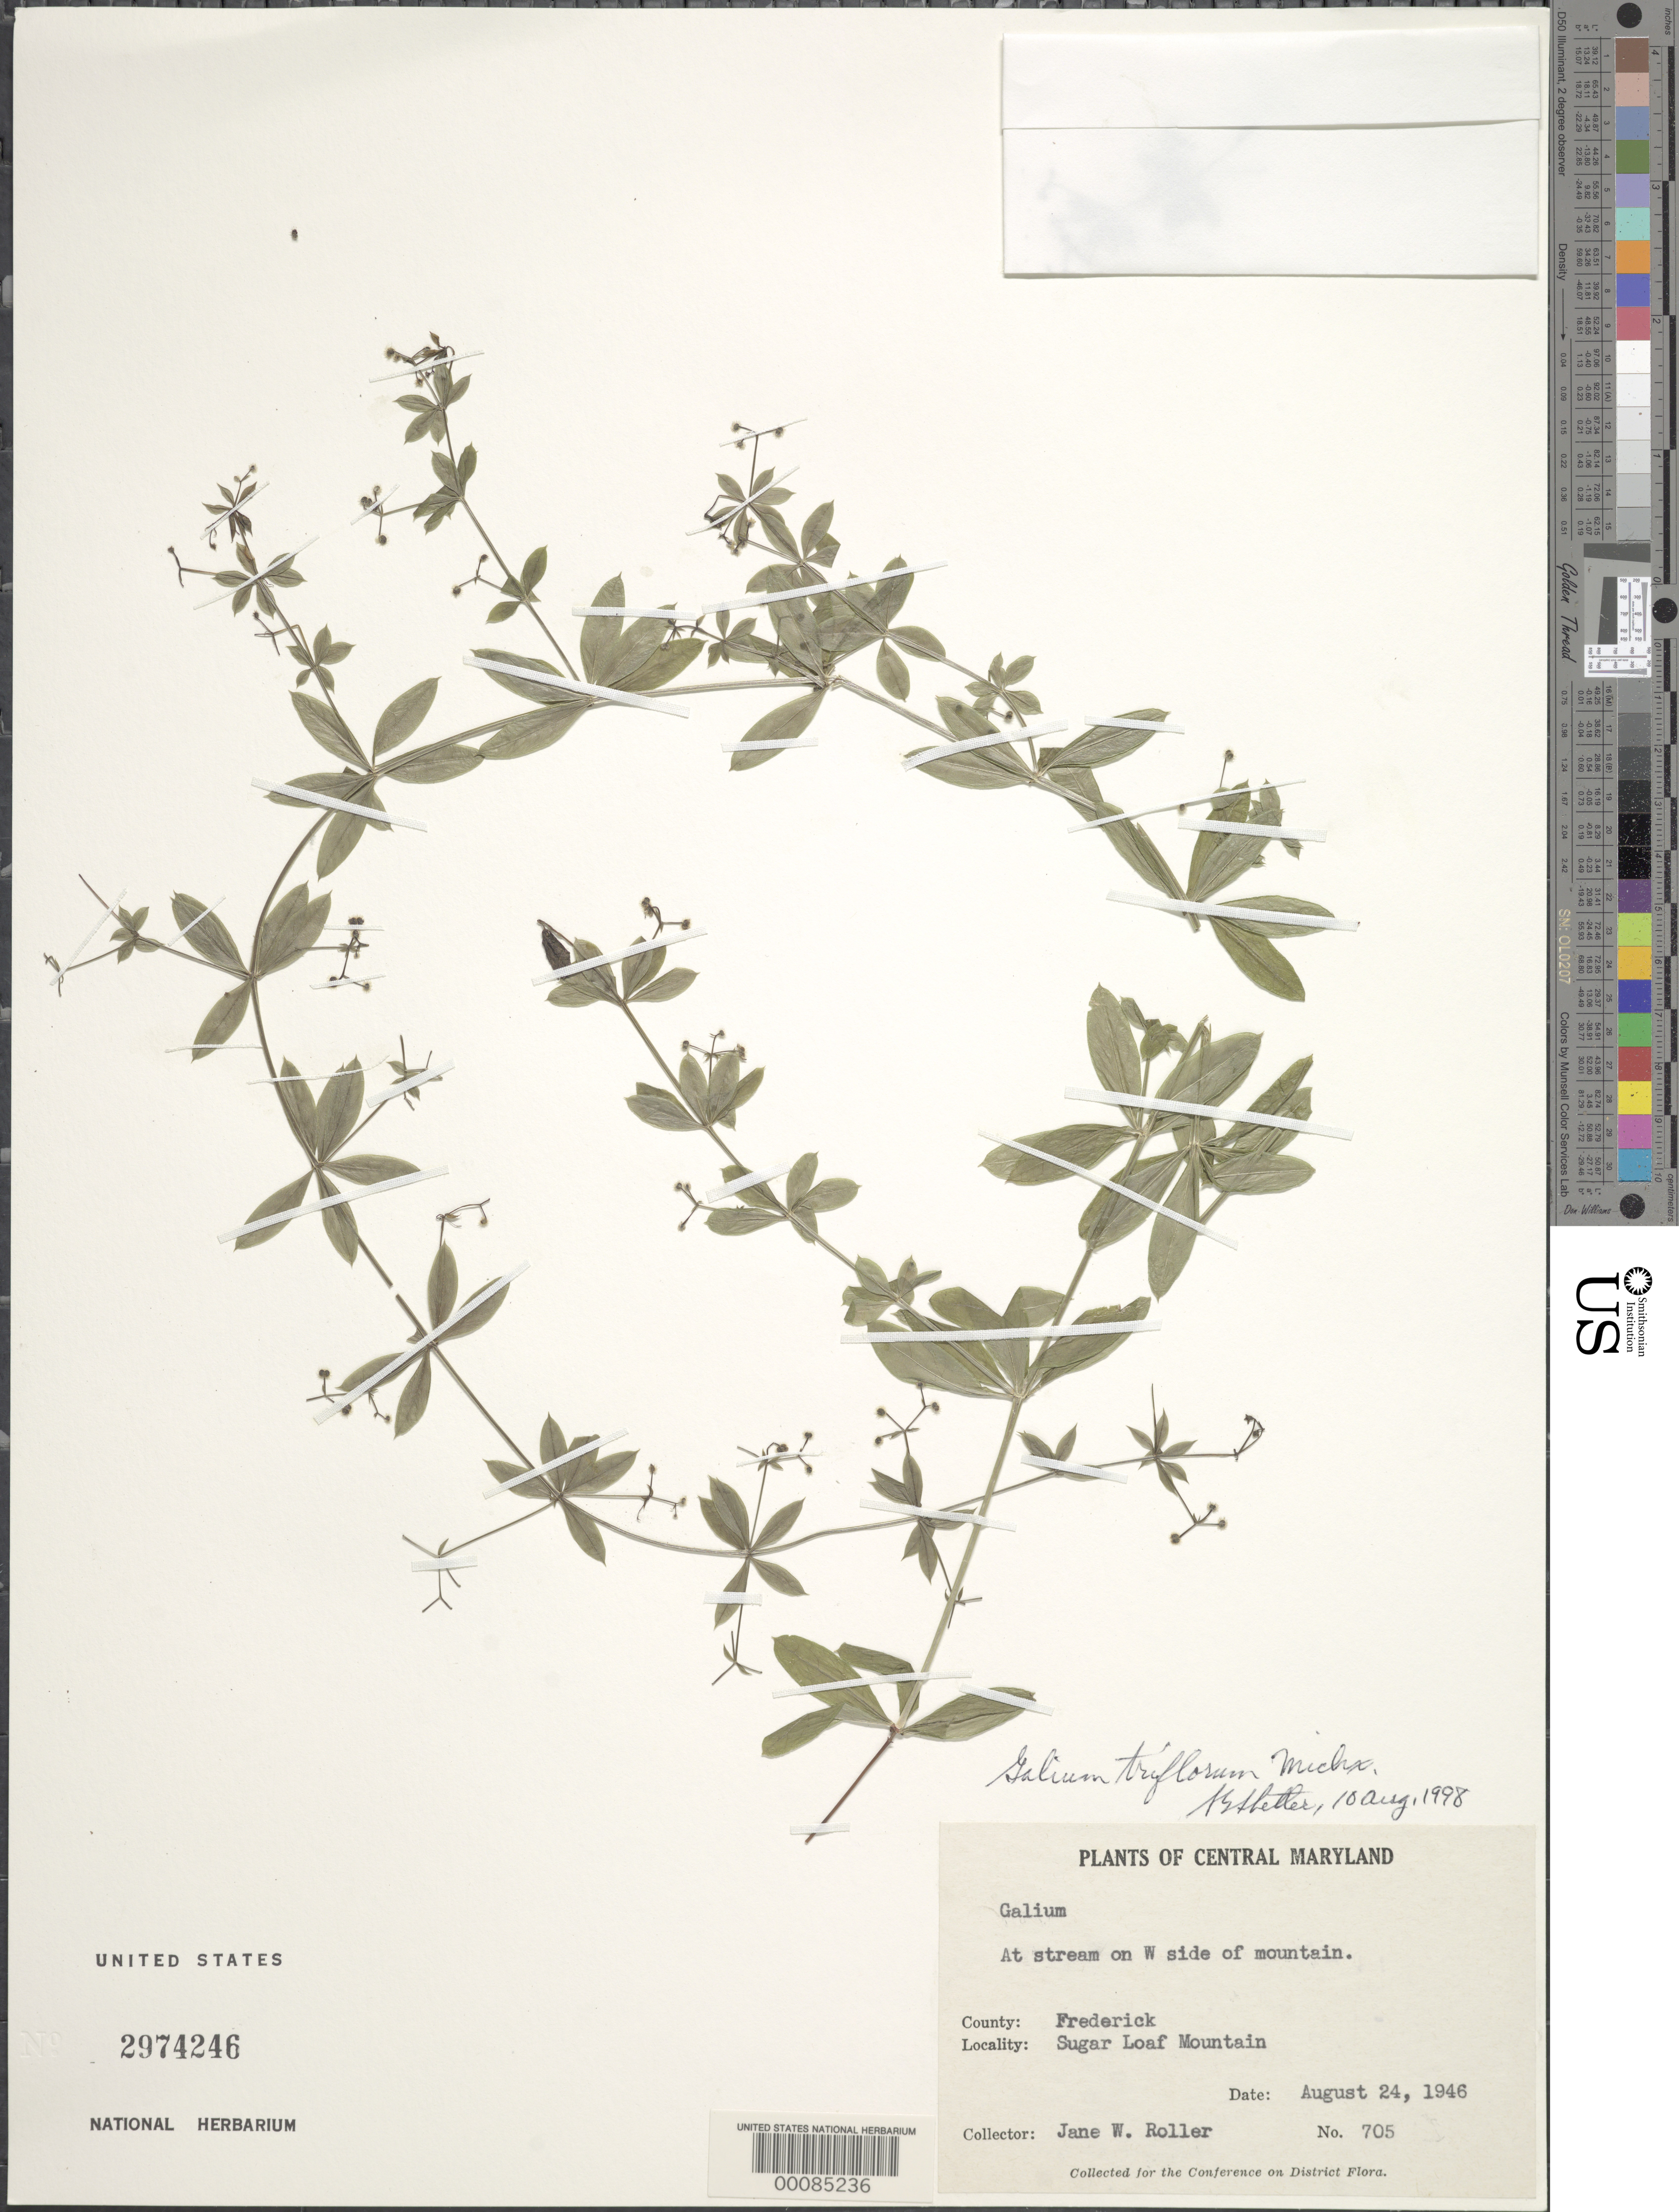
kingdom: Plantae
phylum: Tracheophyta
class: Magnoliopsida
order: Gentianales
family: Rubiaceae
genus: Galium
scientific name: Galium triflorum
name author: Michx.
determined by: Shetler, Stanwyn G., (US), NMNH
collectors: J. W. Roller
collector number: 705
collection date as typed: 24 Aug 1946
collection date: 1946-08-24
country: United States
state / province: Maryland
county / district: Frederick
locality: Sugar Loaf Mt.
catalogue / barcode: US 2974246